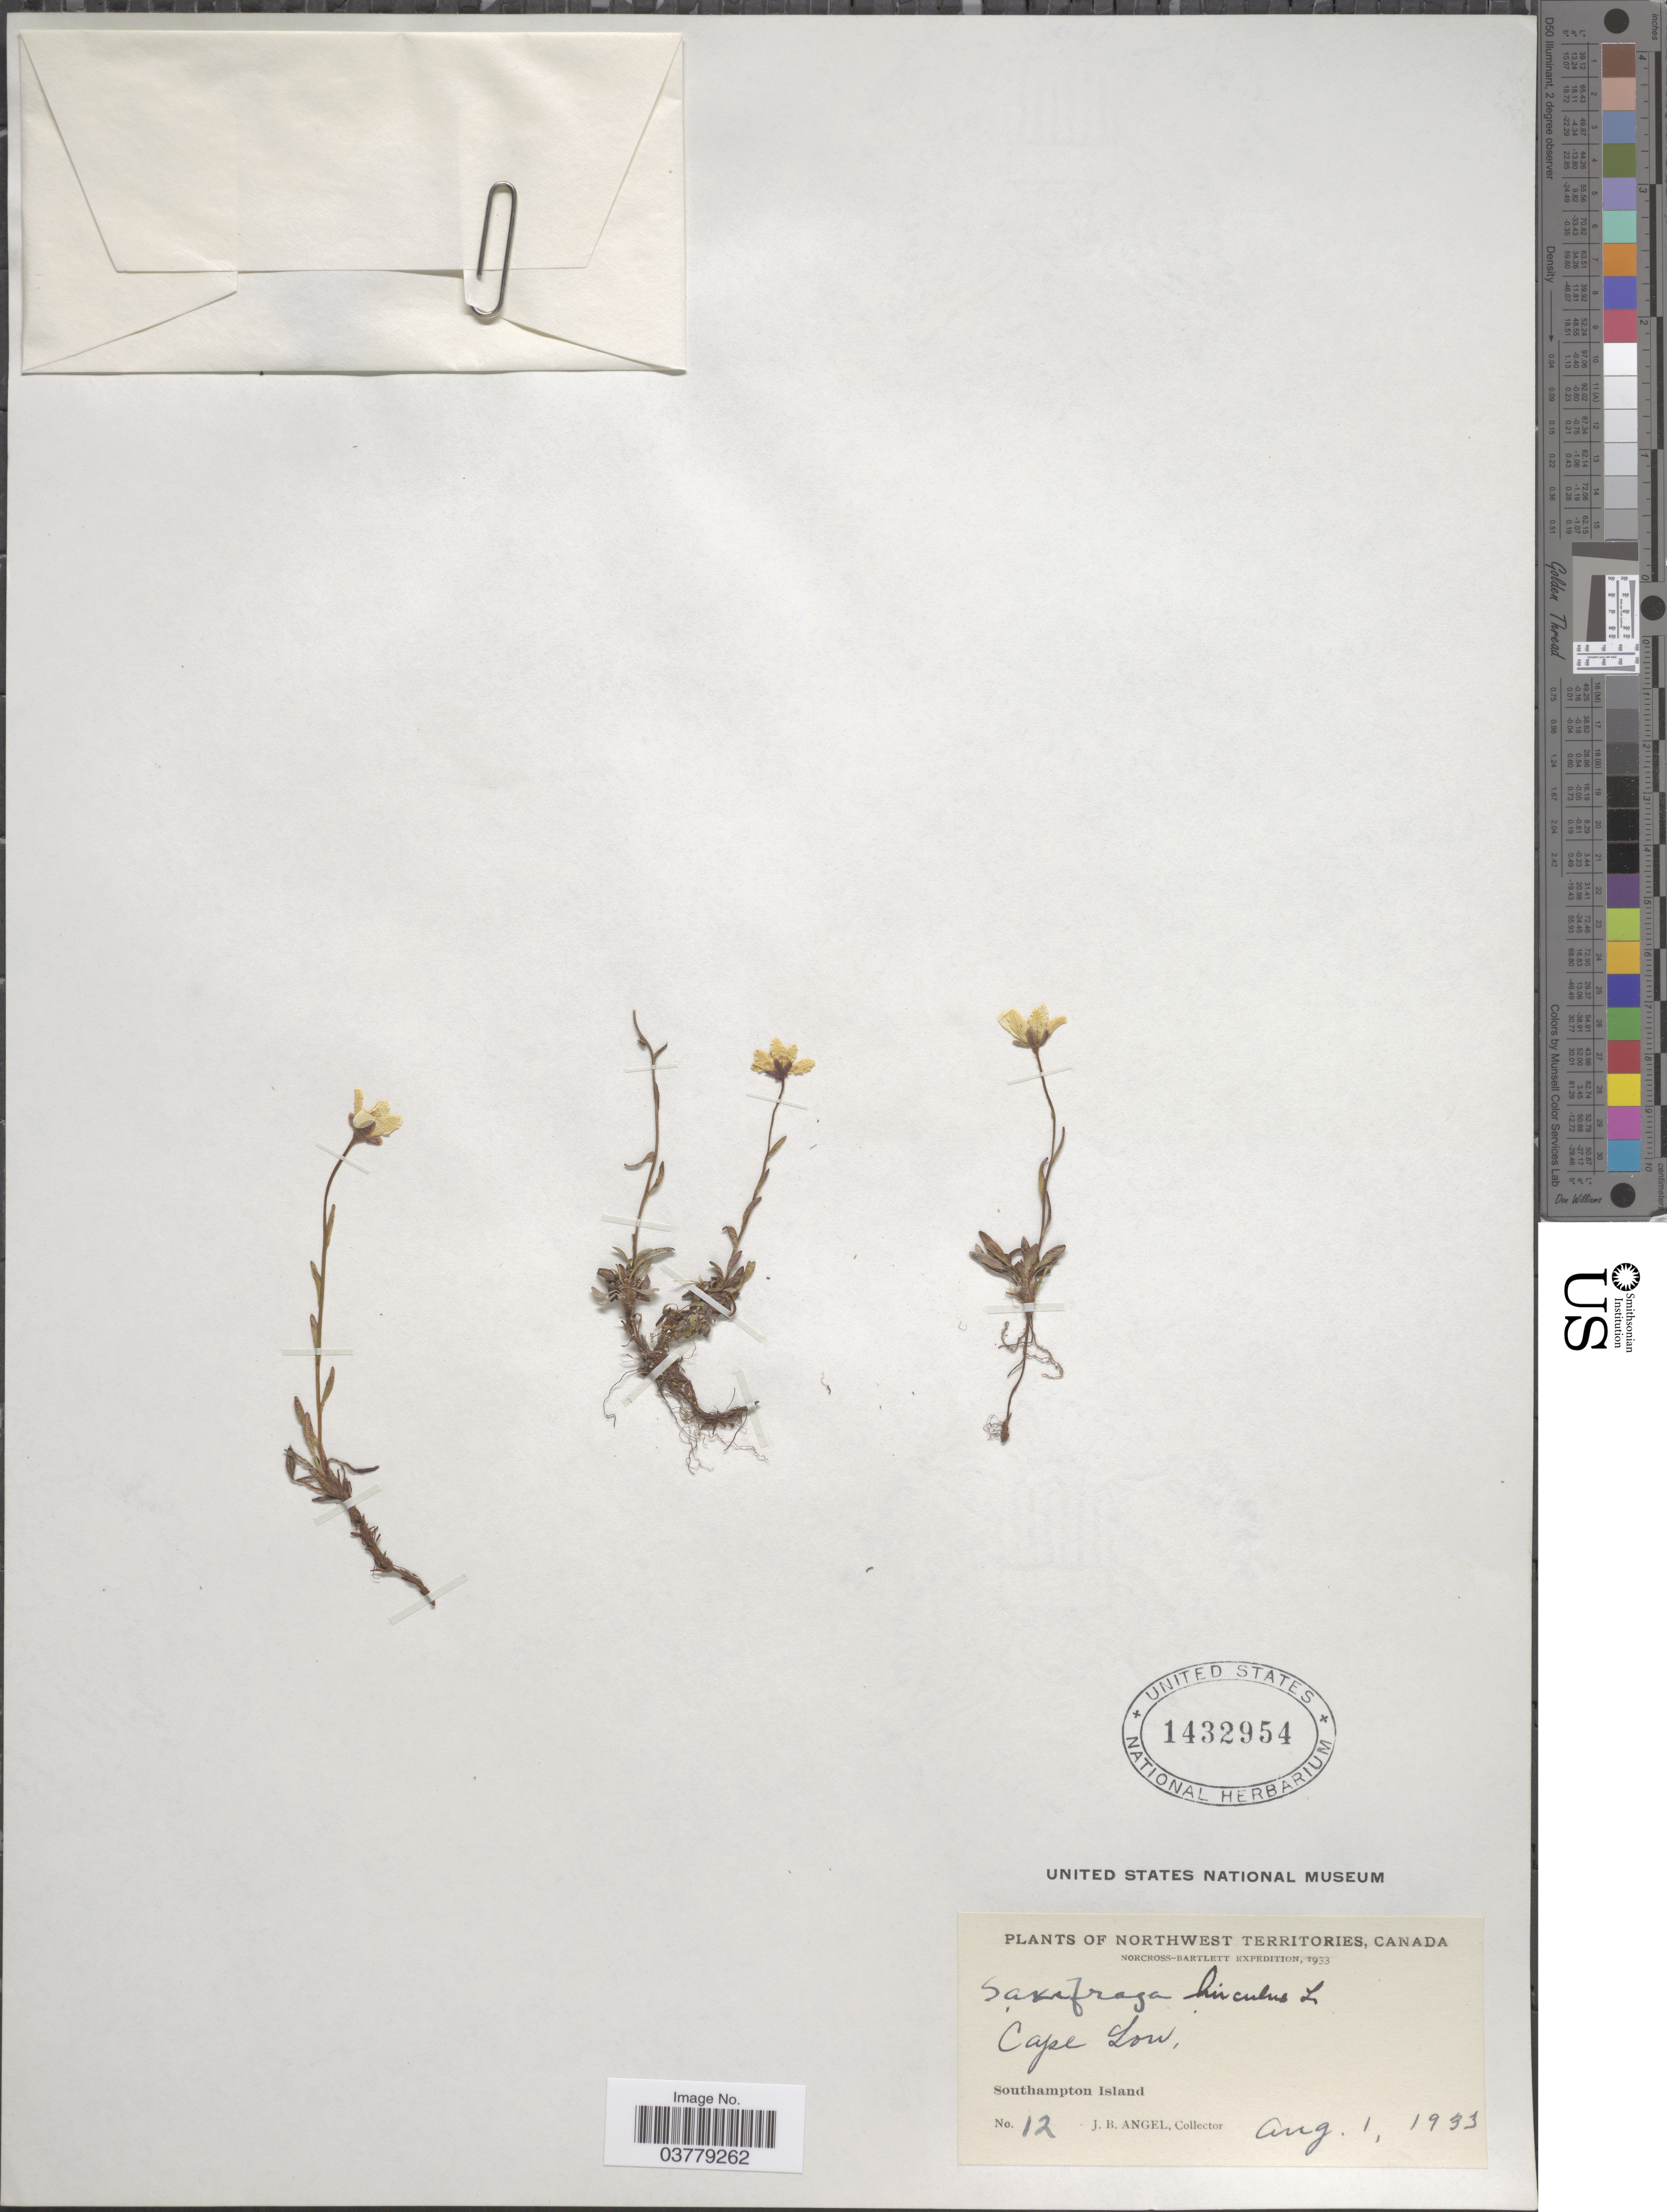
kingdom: Plantae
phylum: Tracheophyta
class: Magnoliopsida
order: Saxifragales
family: Saxifragaceae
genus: Saxifraga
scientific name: Saxifraga hirculus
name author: L.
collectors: J. Angel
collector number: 12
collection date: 1933-08-01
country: Canada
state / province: Northwest Territories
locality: Cape Low, Southampton Island.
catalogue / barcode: US 1432954